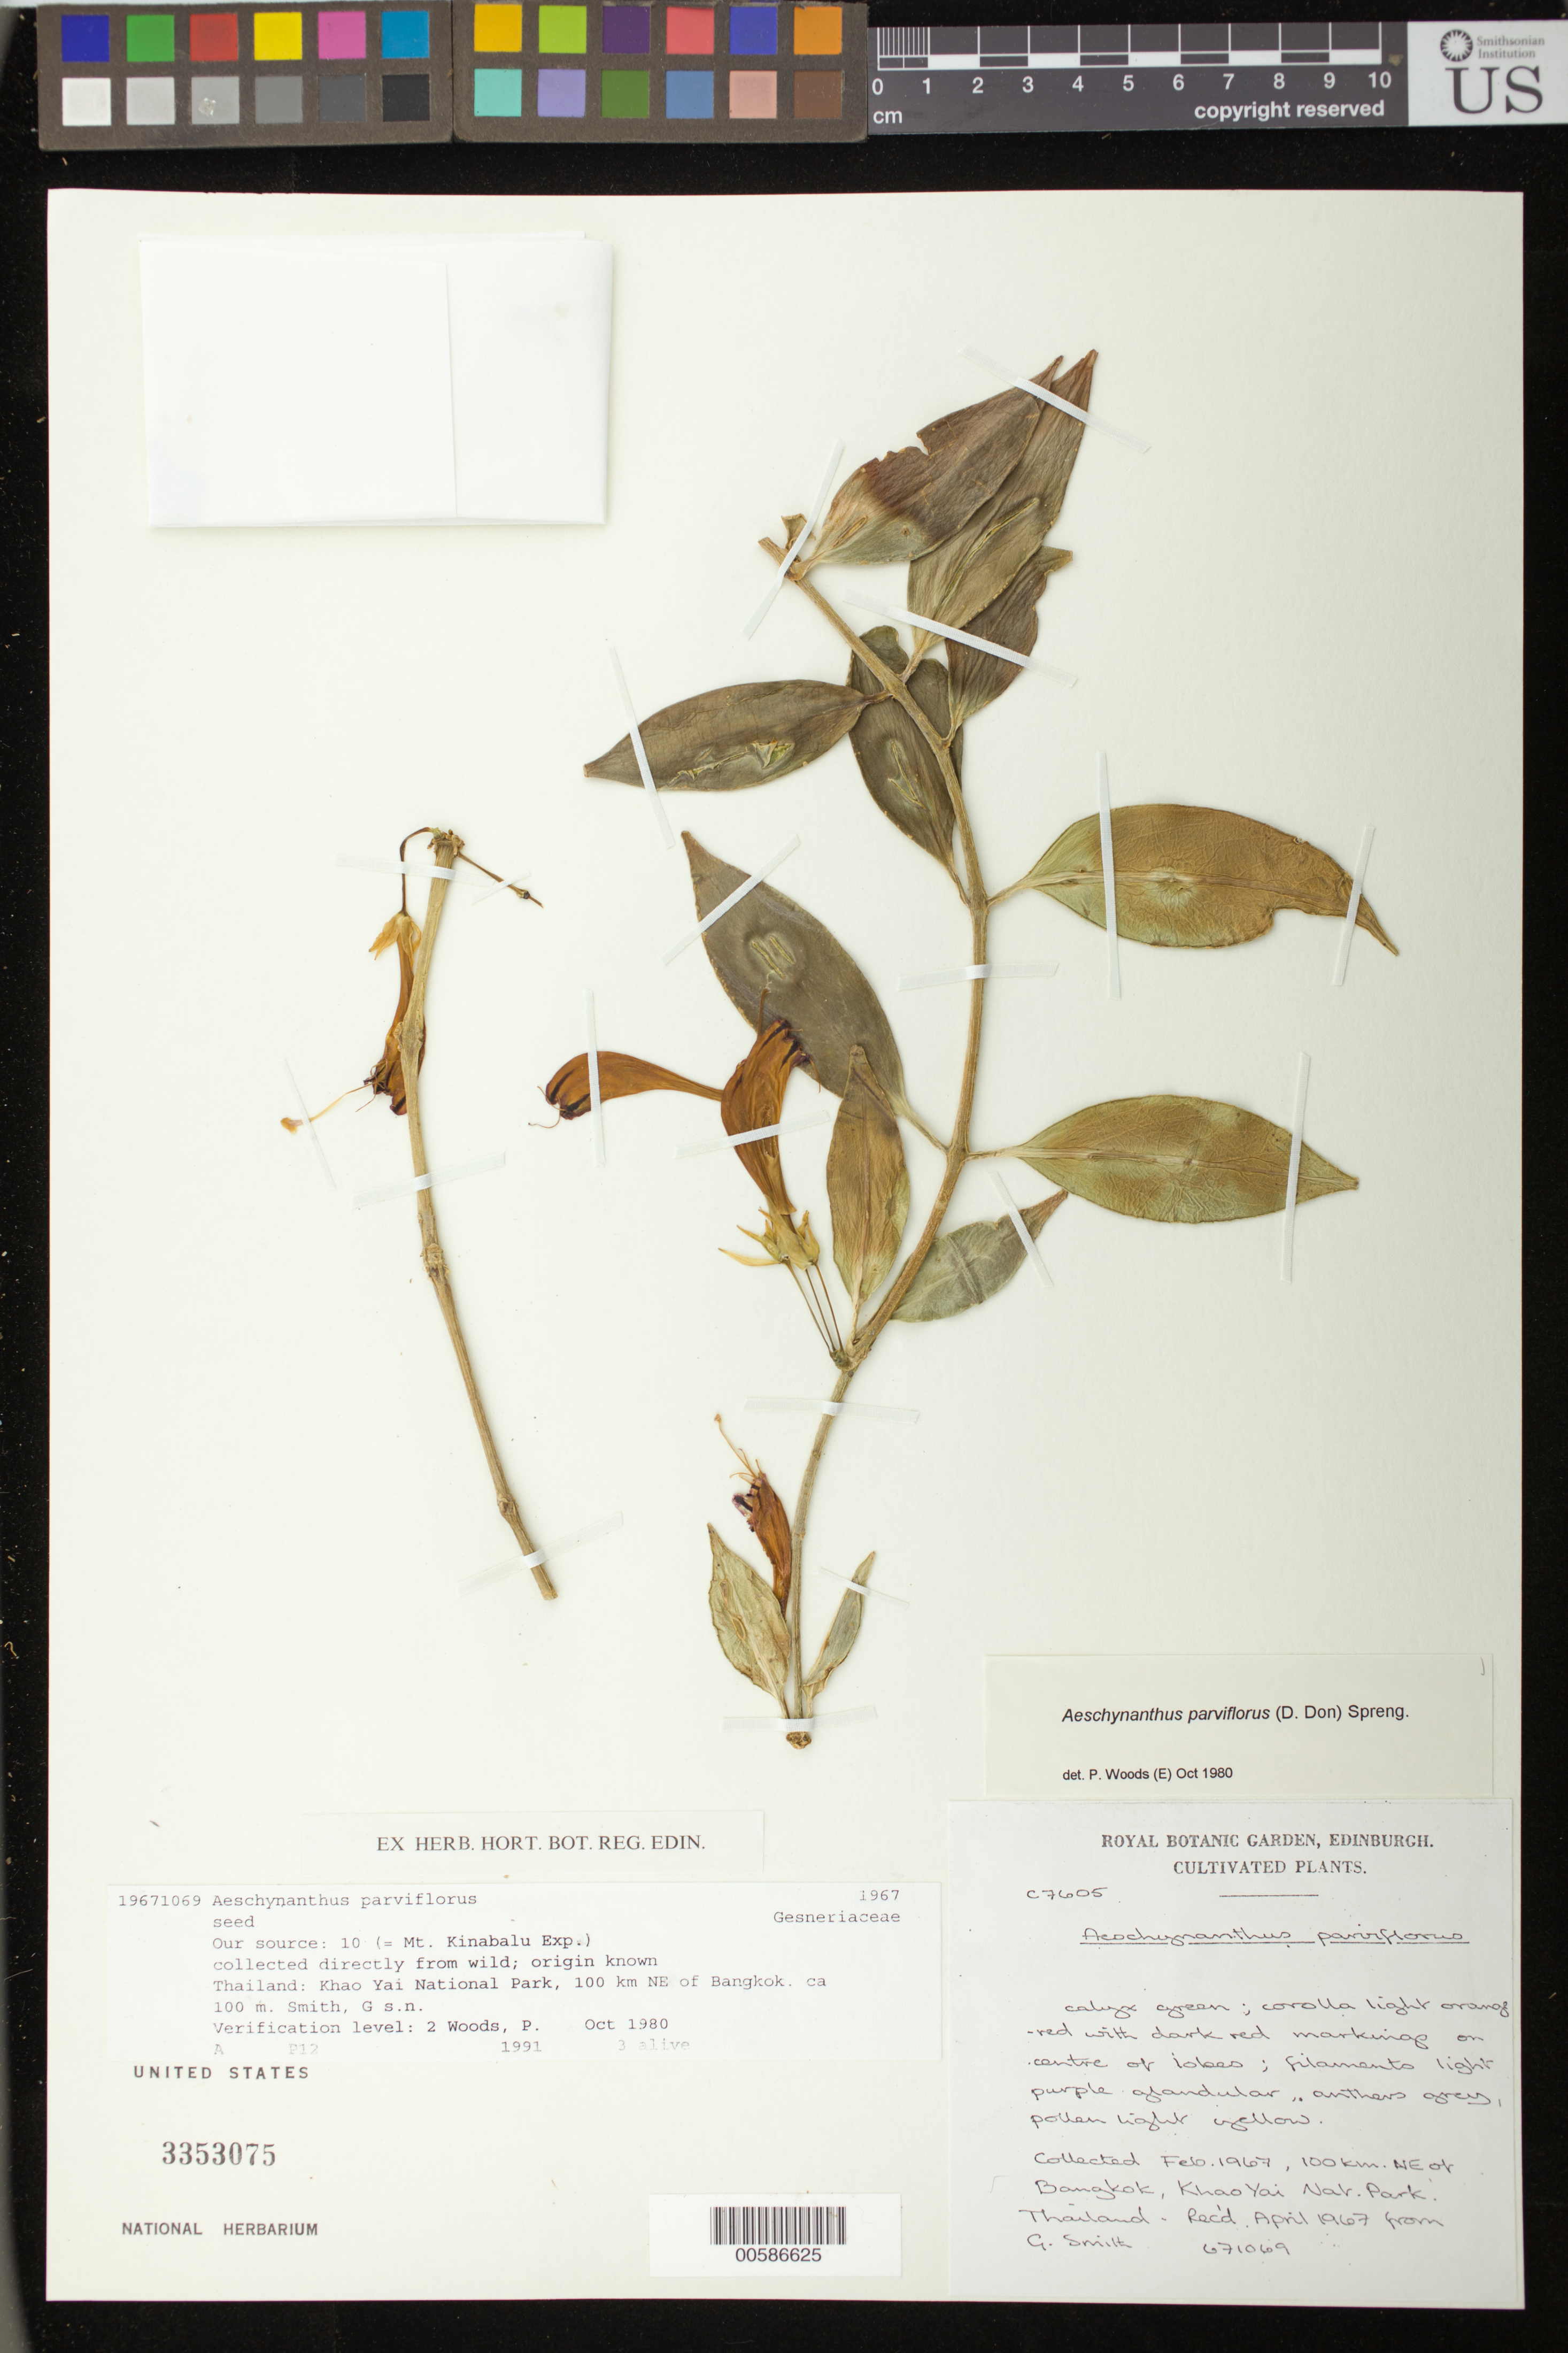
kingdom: Plantae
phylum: Tracheophyta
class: Magnoliopsida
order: Lamiales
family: Gesneriaceae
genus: Aeschynanthus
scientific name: Aeschynanthus parviflorus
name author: (D. Don) Spreng.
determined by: Woods, P.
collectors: RBG Edinburgh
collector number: C. 7605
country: Thailand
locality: U.K., Scotland, Edinburgh, cultivated at the RBG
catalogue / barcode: US 3353075